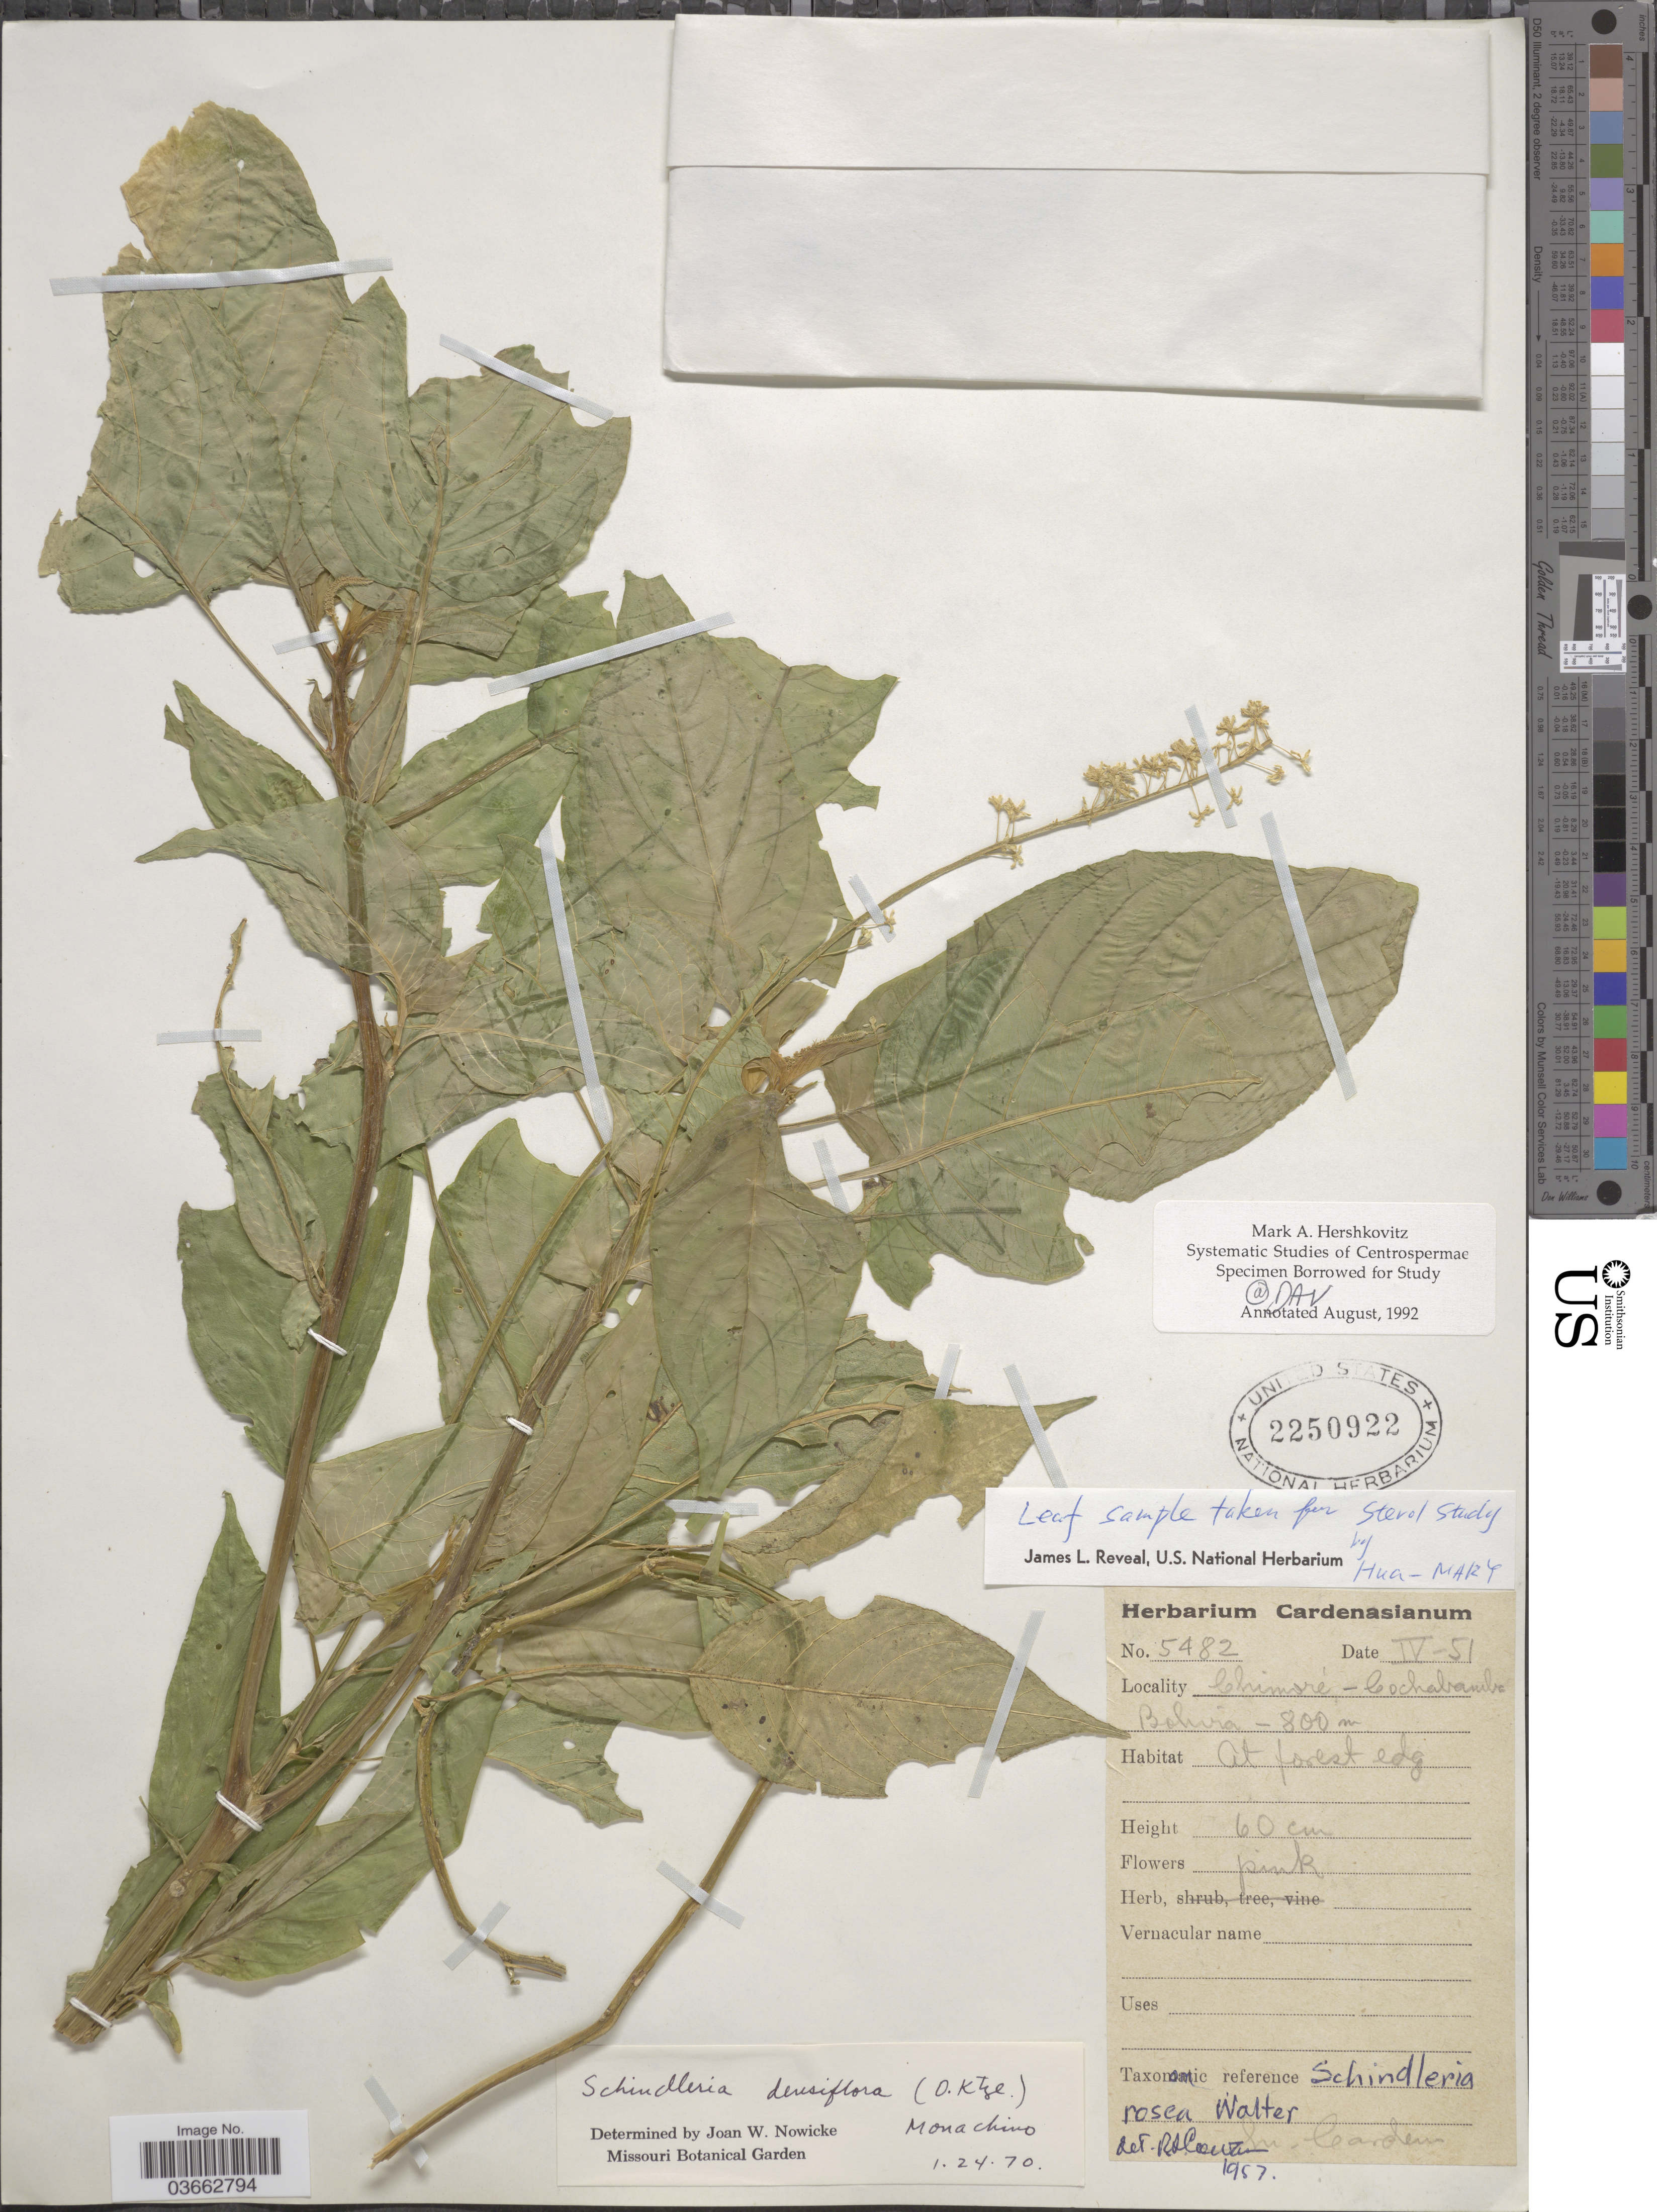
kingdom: Plantae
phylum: Tracheophyta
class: Magnoliopsida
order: Caryophyllales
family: Phytolaccaceae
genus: Schindleria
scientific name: Schindleria densiflora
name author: (Kuntze) Monach.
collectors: M. Cárdenas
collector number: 5482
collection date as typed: Transcribed d/m/y: /4/51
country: Bolivia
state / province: Cochabamba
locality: Chimoré.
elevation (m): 800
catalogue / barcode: US 2250922